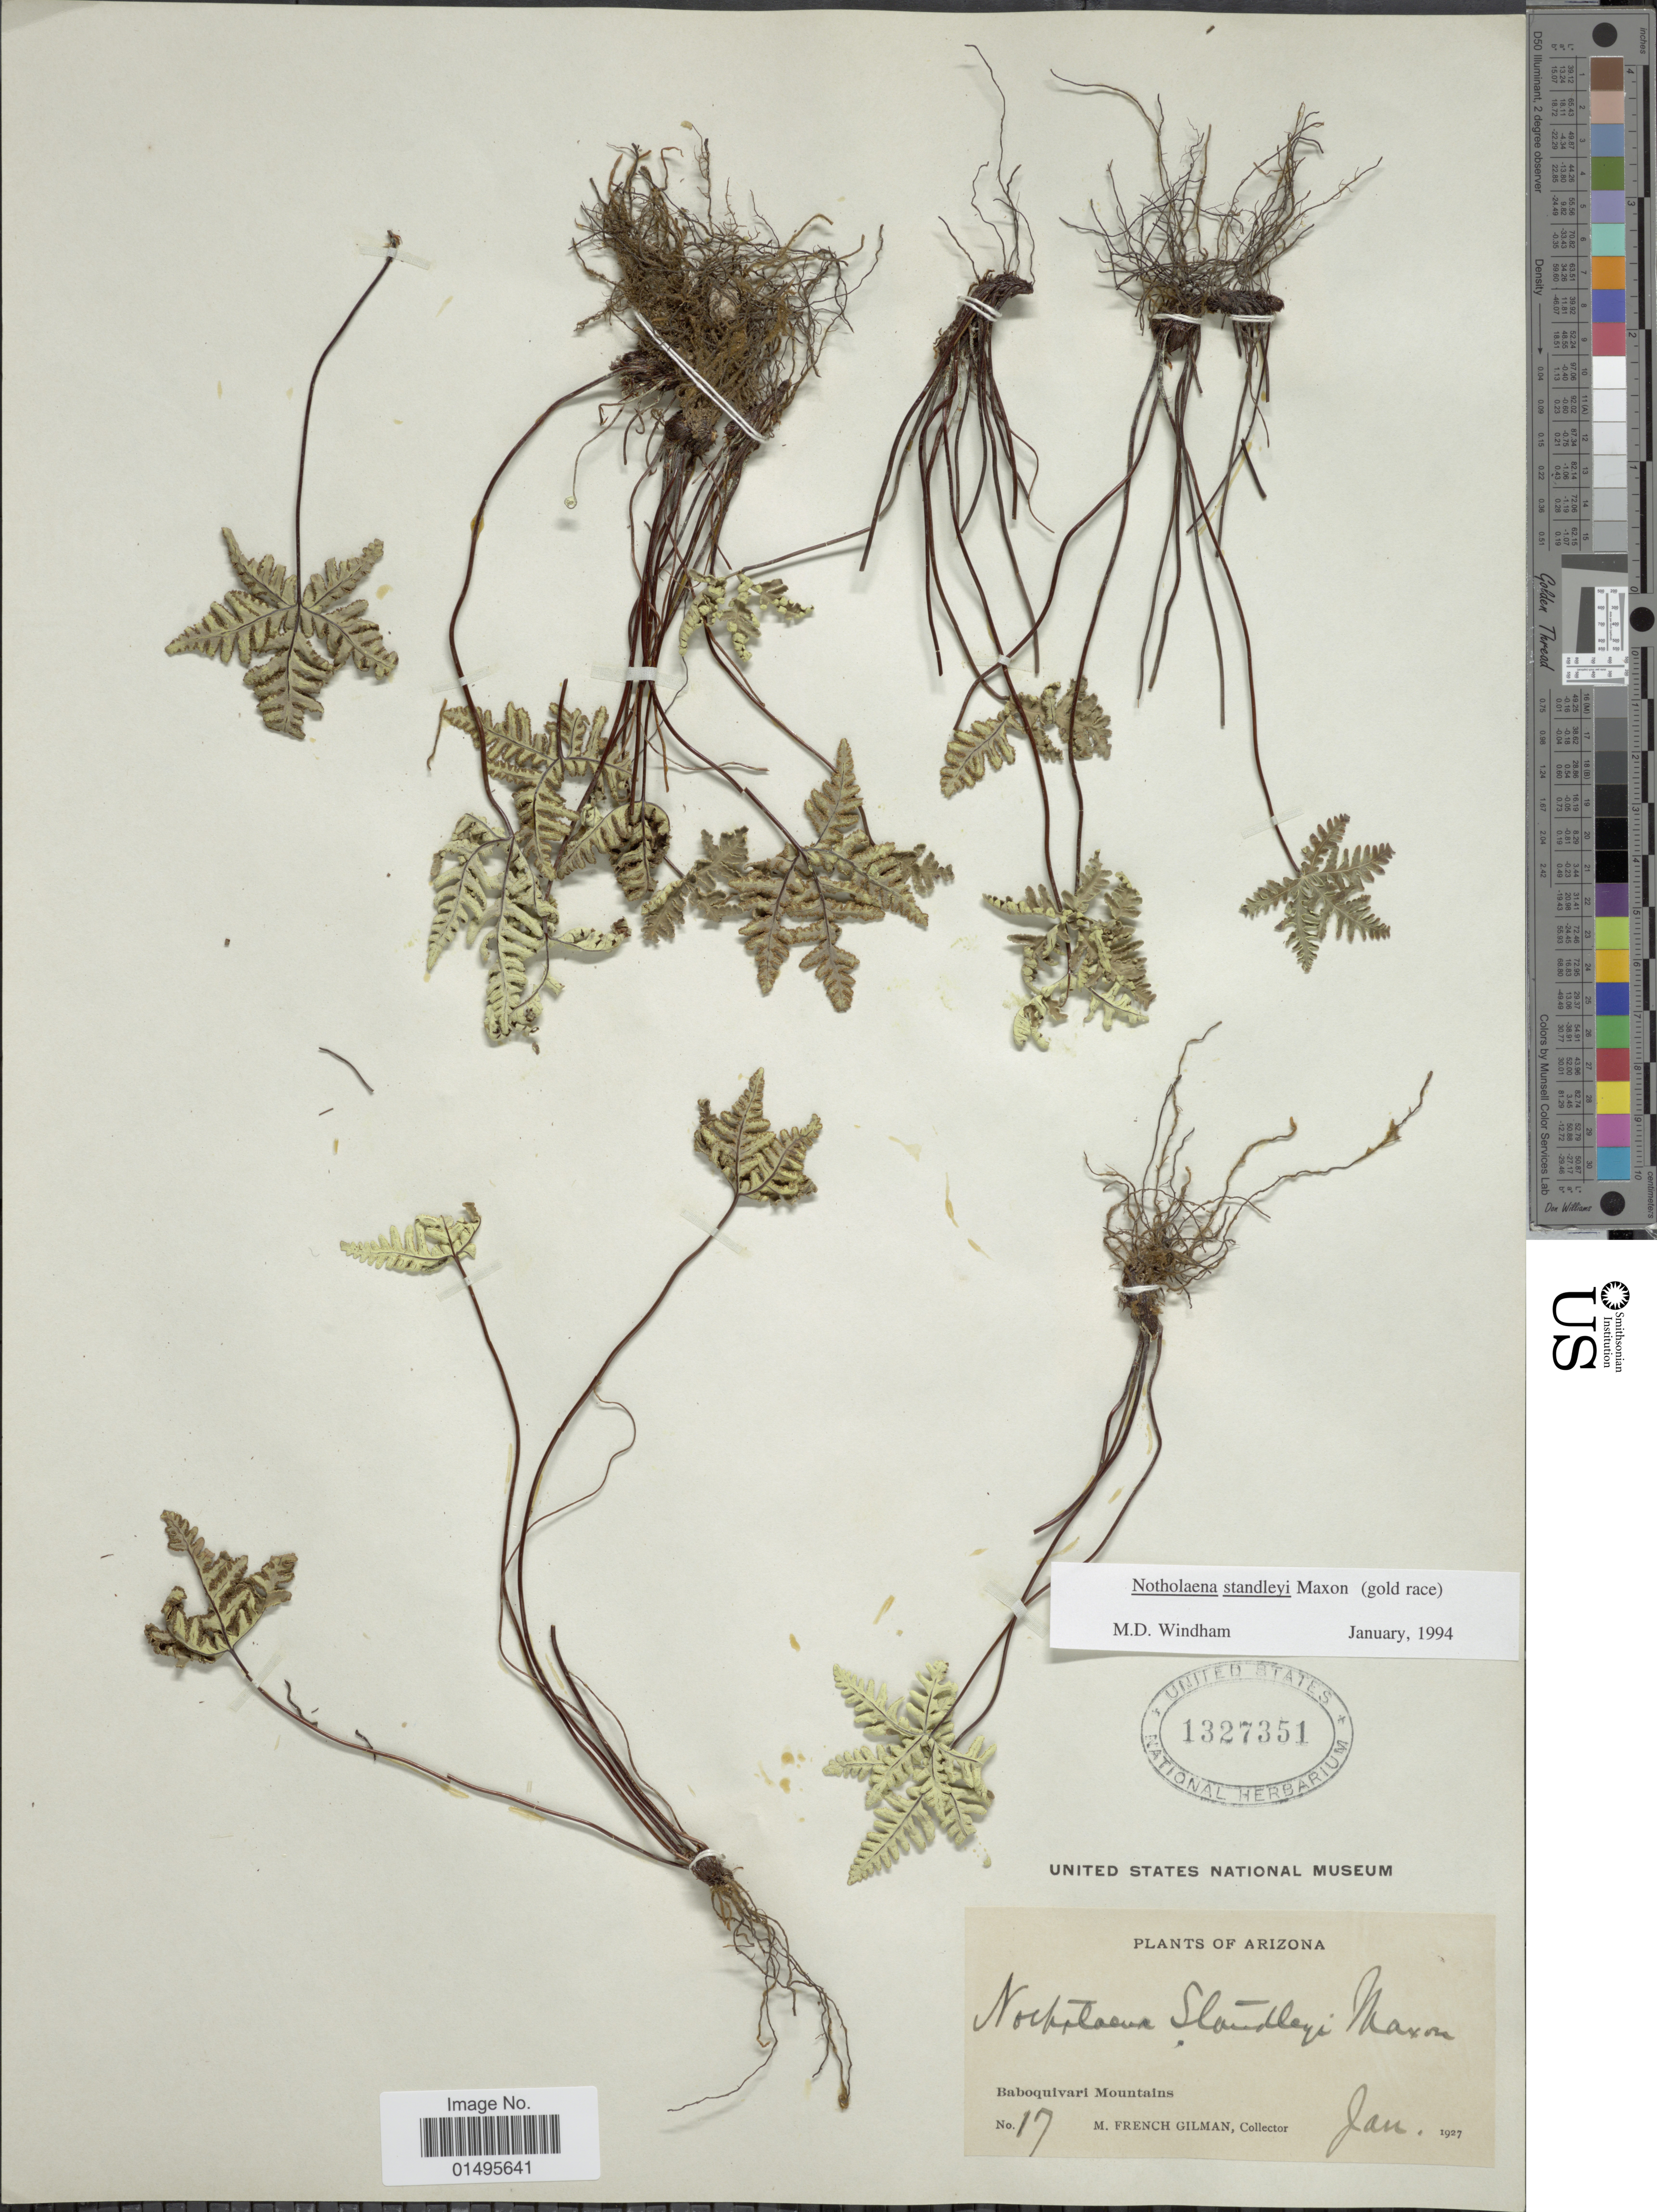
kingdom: Plantae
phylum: Tracheophyta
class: Polypodiopsida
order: Polypodiales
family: Pteridaceae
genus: Notholaena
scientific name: Notholaena standleyi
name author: Maxon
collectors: M. F. Gilman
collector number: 17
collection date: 1927-01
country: United States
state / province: Arizona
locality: Baboquivard Mountains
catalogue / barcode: US 1327351